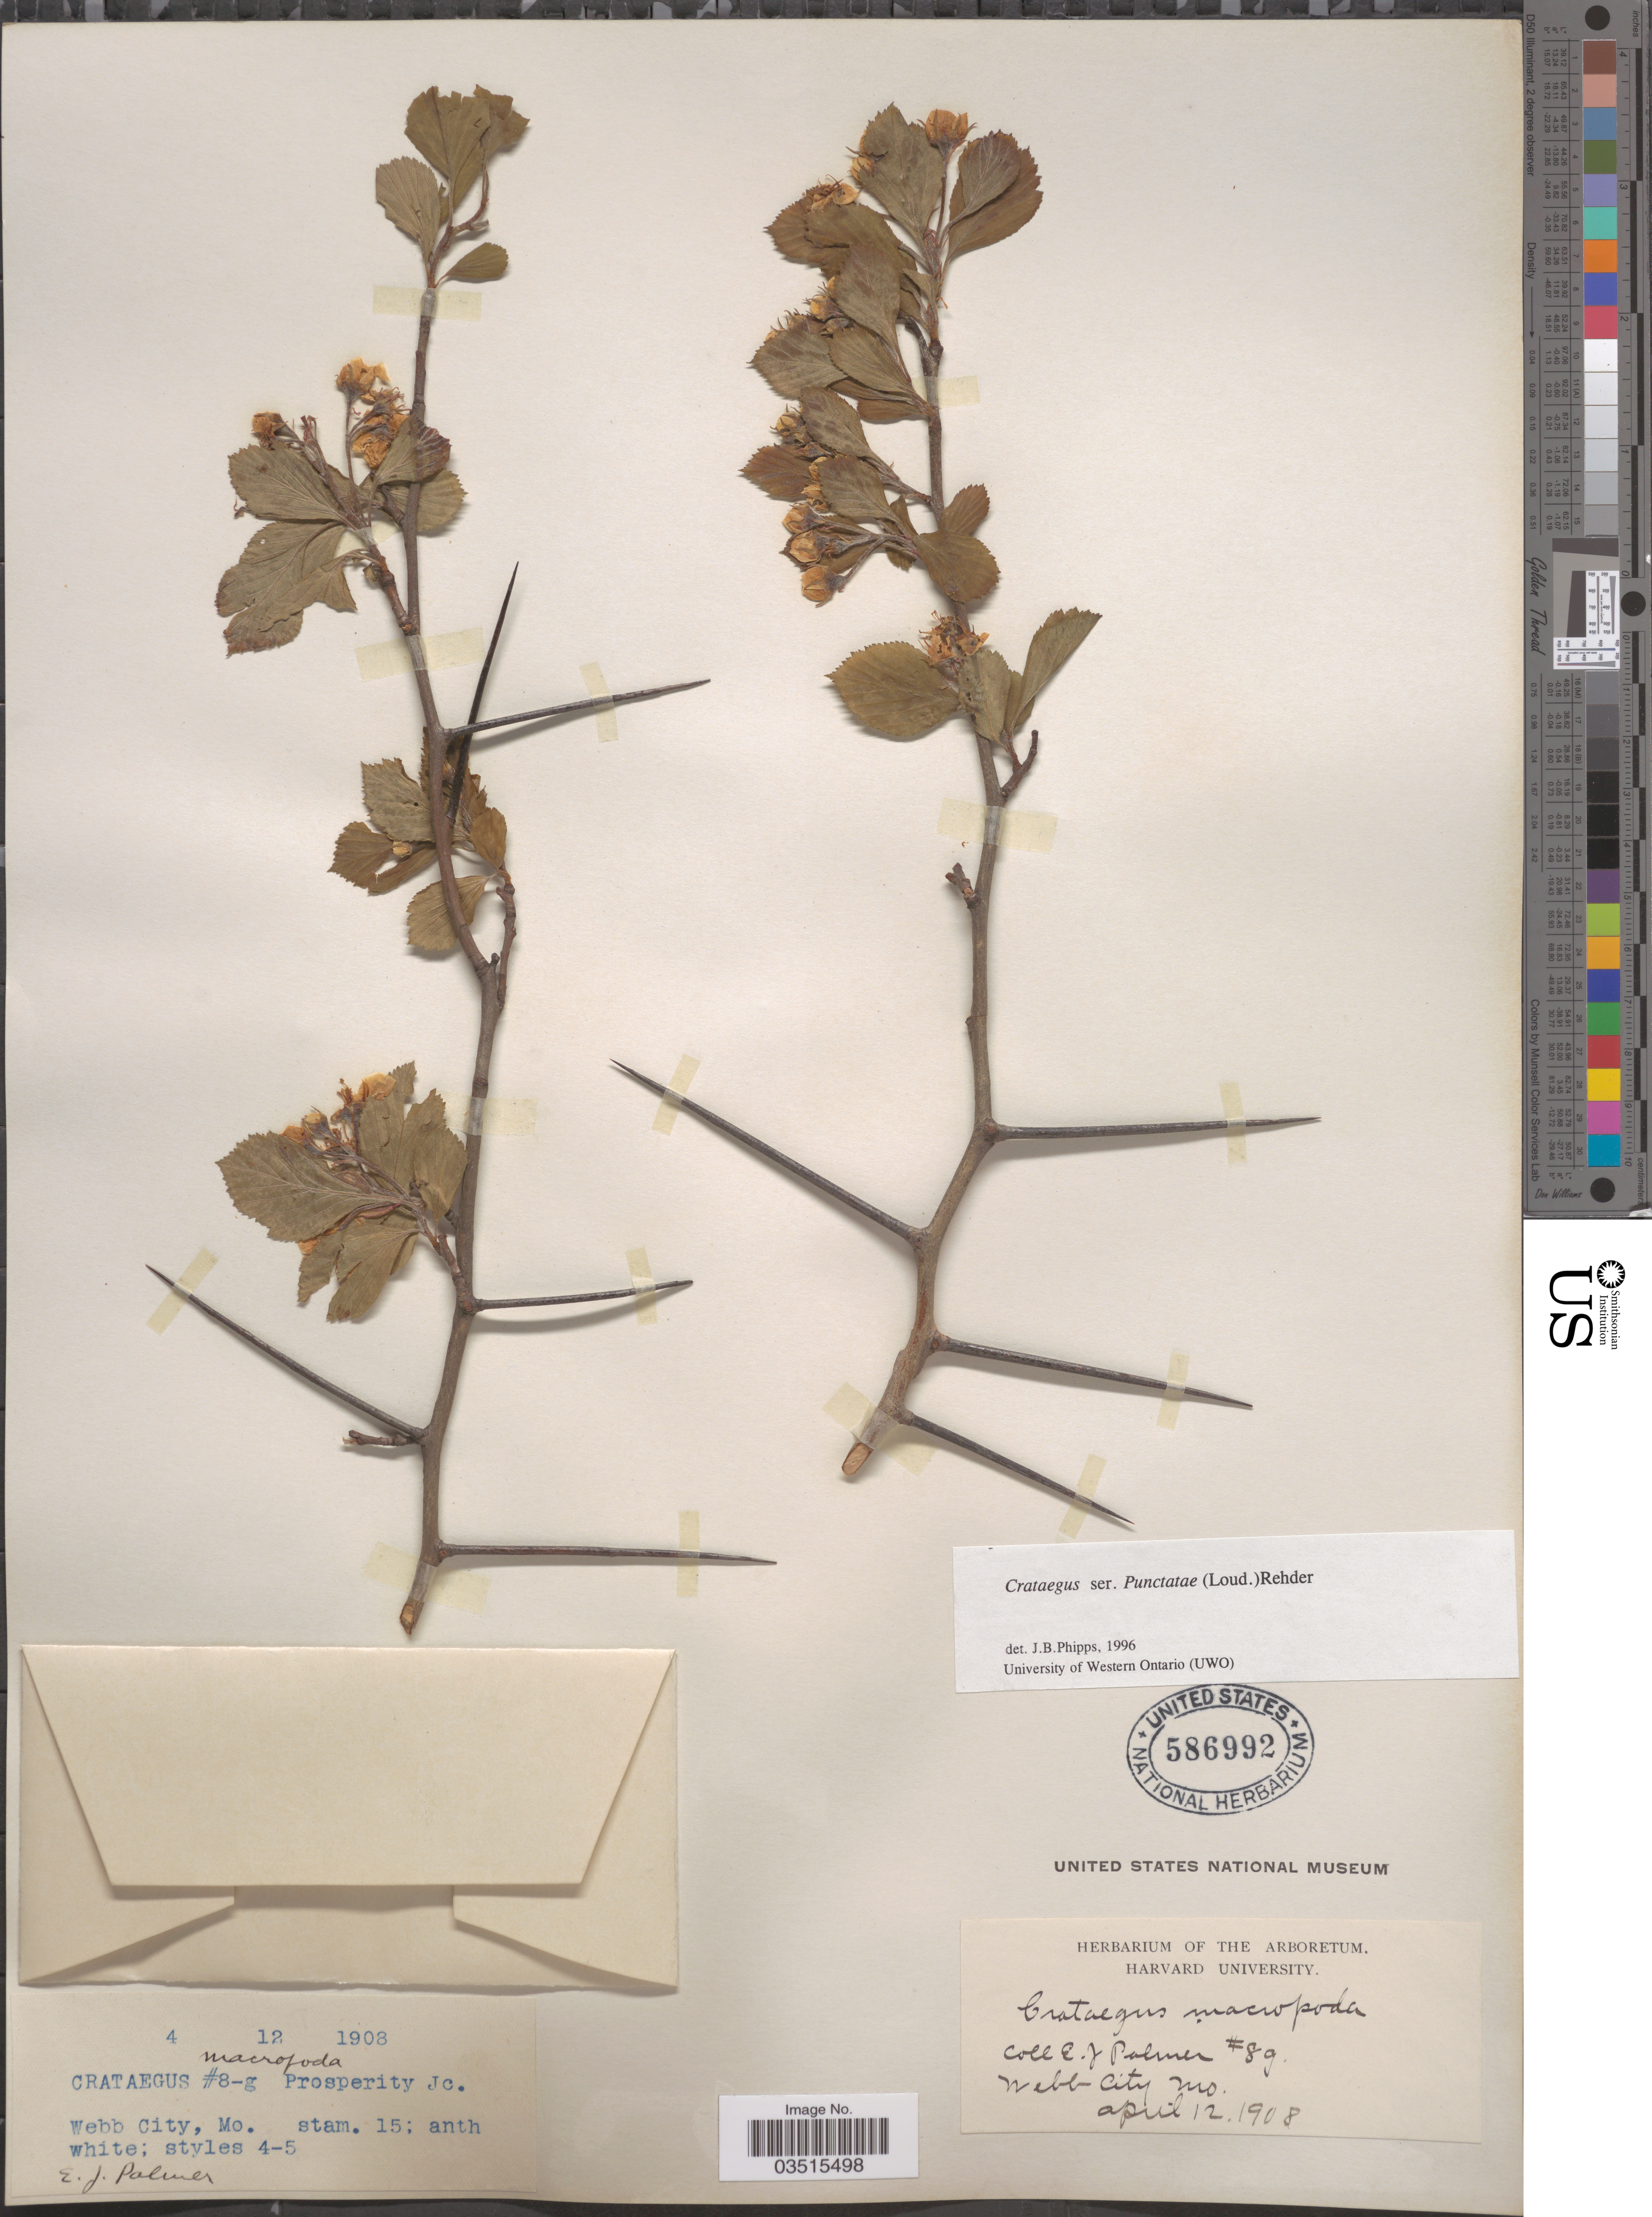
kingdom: Plantae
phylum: Tracheophyta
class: Magnoliopsida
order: Rosales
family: Rosaceae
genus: Crataegus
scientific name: Crataegus macropoda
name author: Sarg.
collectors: E. J. Palmer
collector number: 8-g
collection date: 1908-04-12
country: United States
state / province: Missouri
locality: Webb City.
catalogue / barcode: US 586992